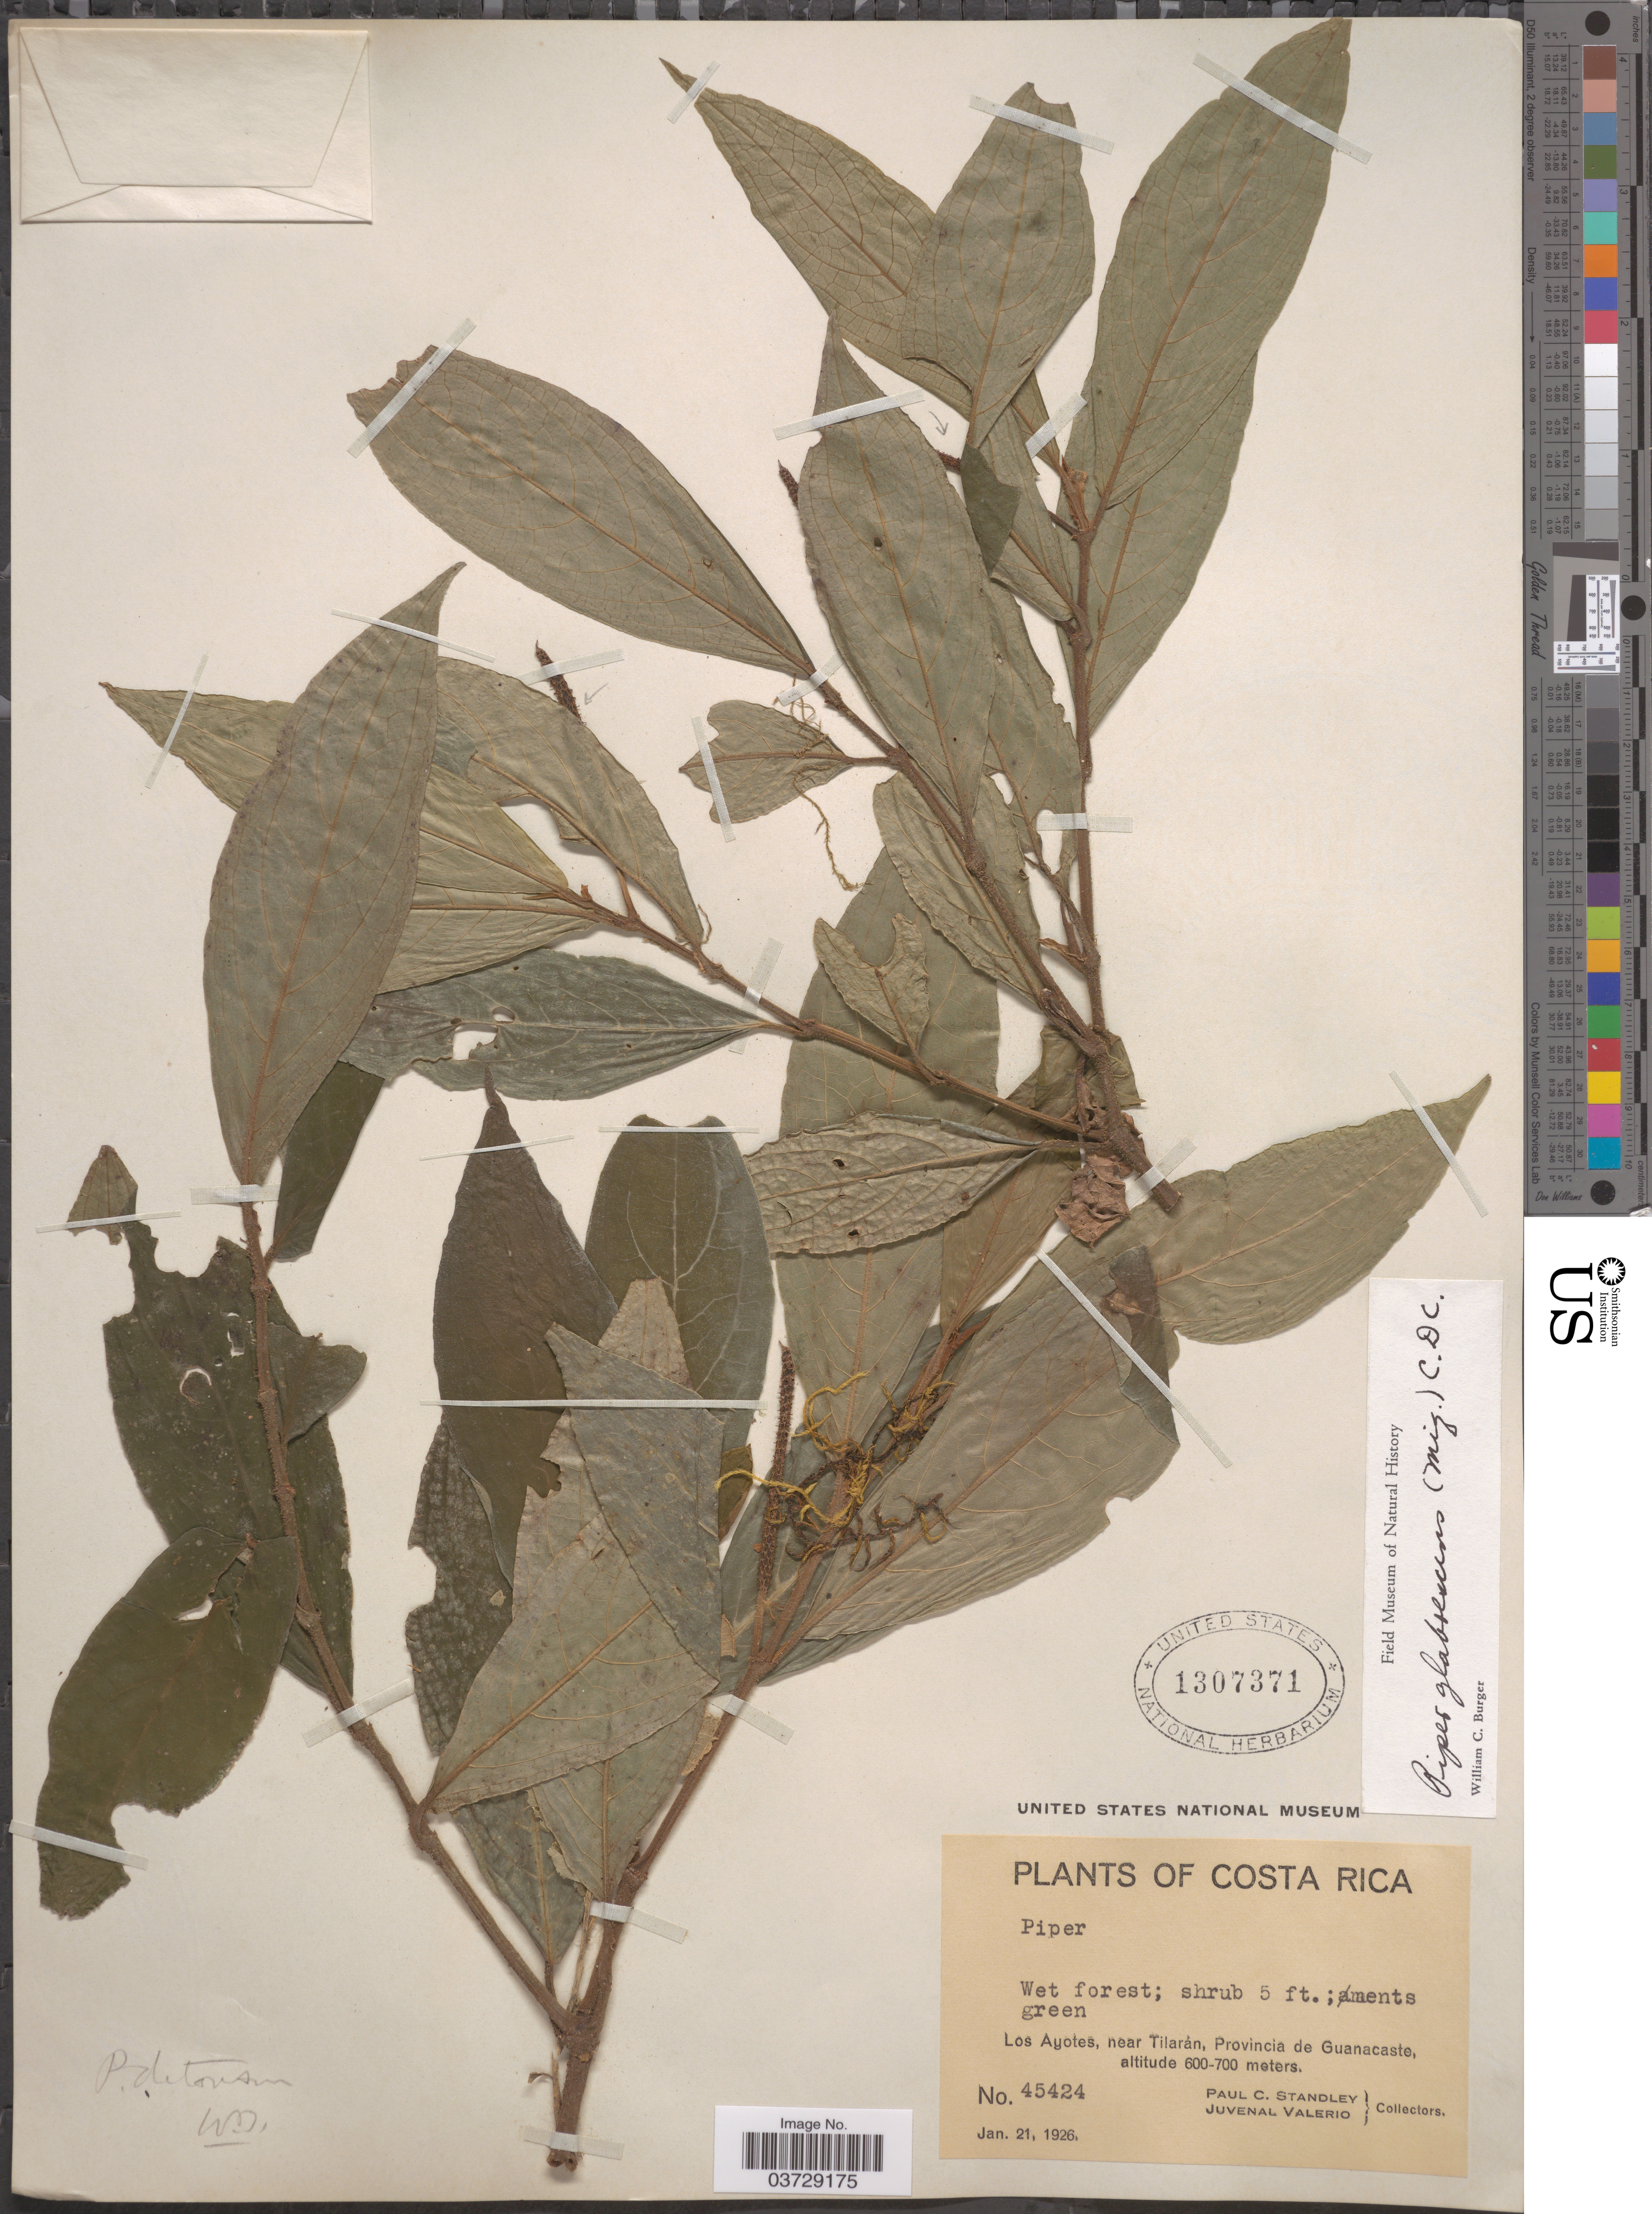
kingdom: Plantae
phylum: Tracheophyta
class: Magnoliopsida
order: Piperales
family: Piperaceae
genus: Piper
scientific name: Piper glabrescens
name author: (Miq.) C. DC.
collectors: P. C. Standley & J. Valerio R.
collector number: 45424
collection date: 1926-01-21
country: Costa Rica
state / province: Guanacaste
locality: Los Ayotes, near Tilarán.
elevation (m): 600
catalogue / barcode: US 1307371